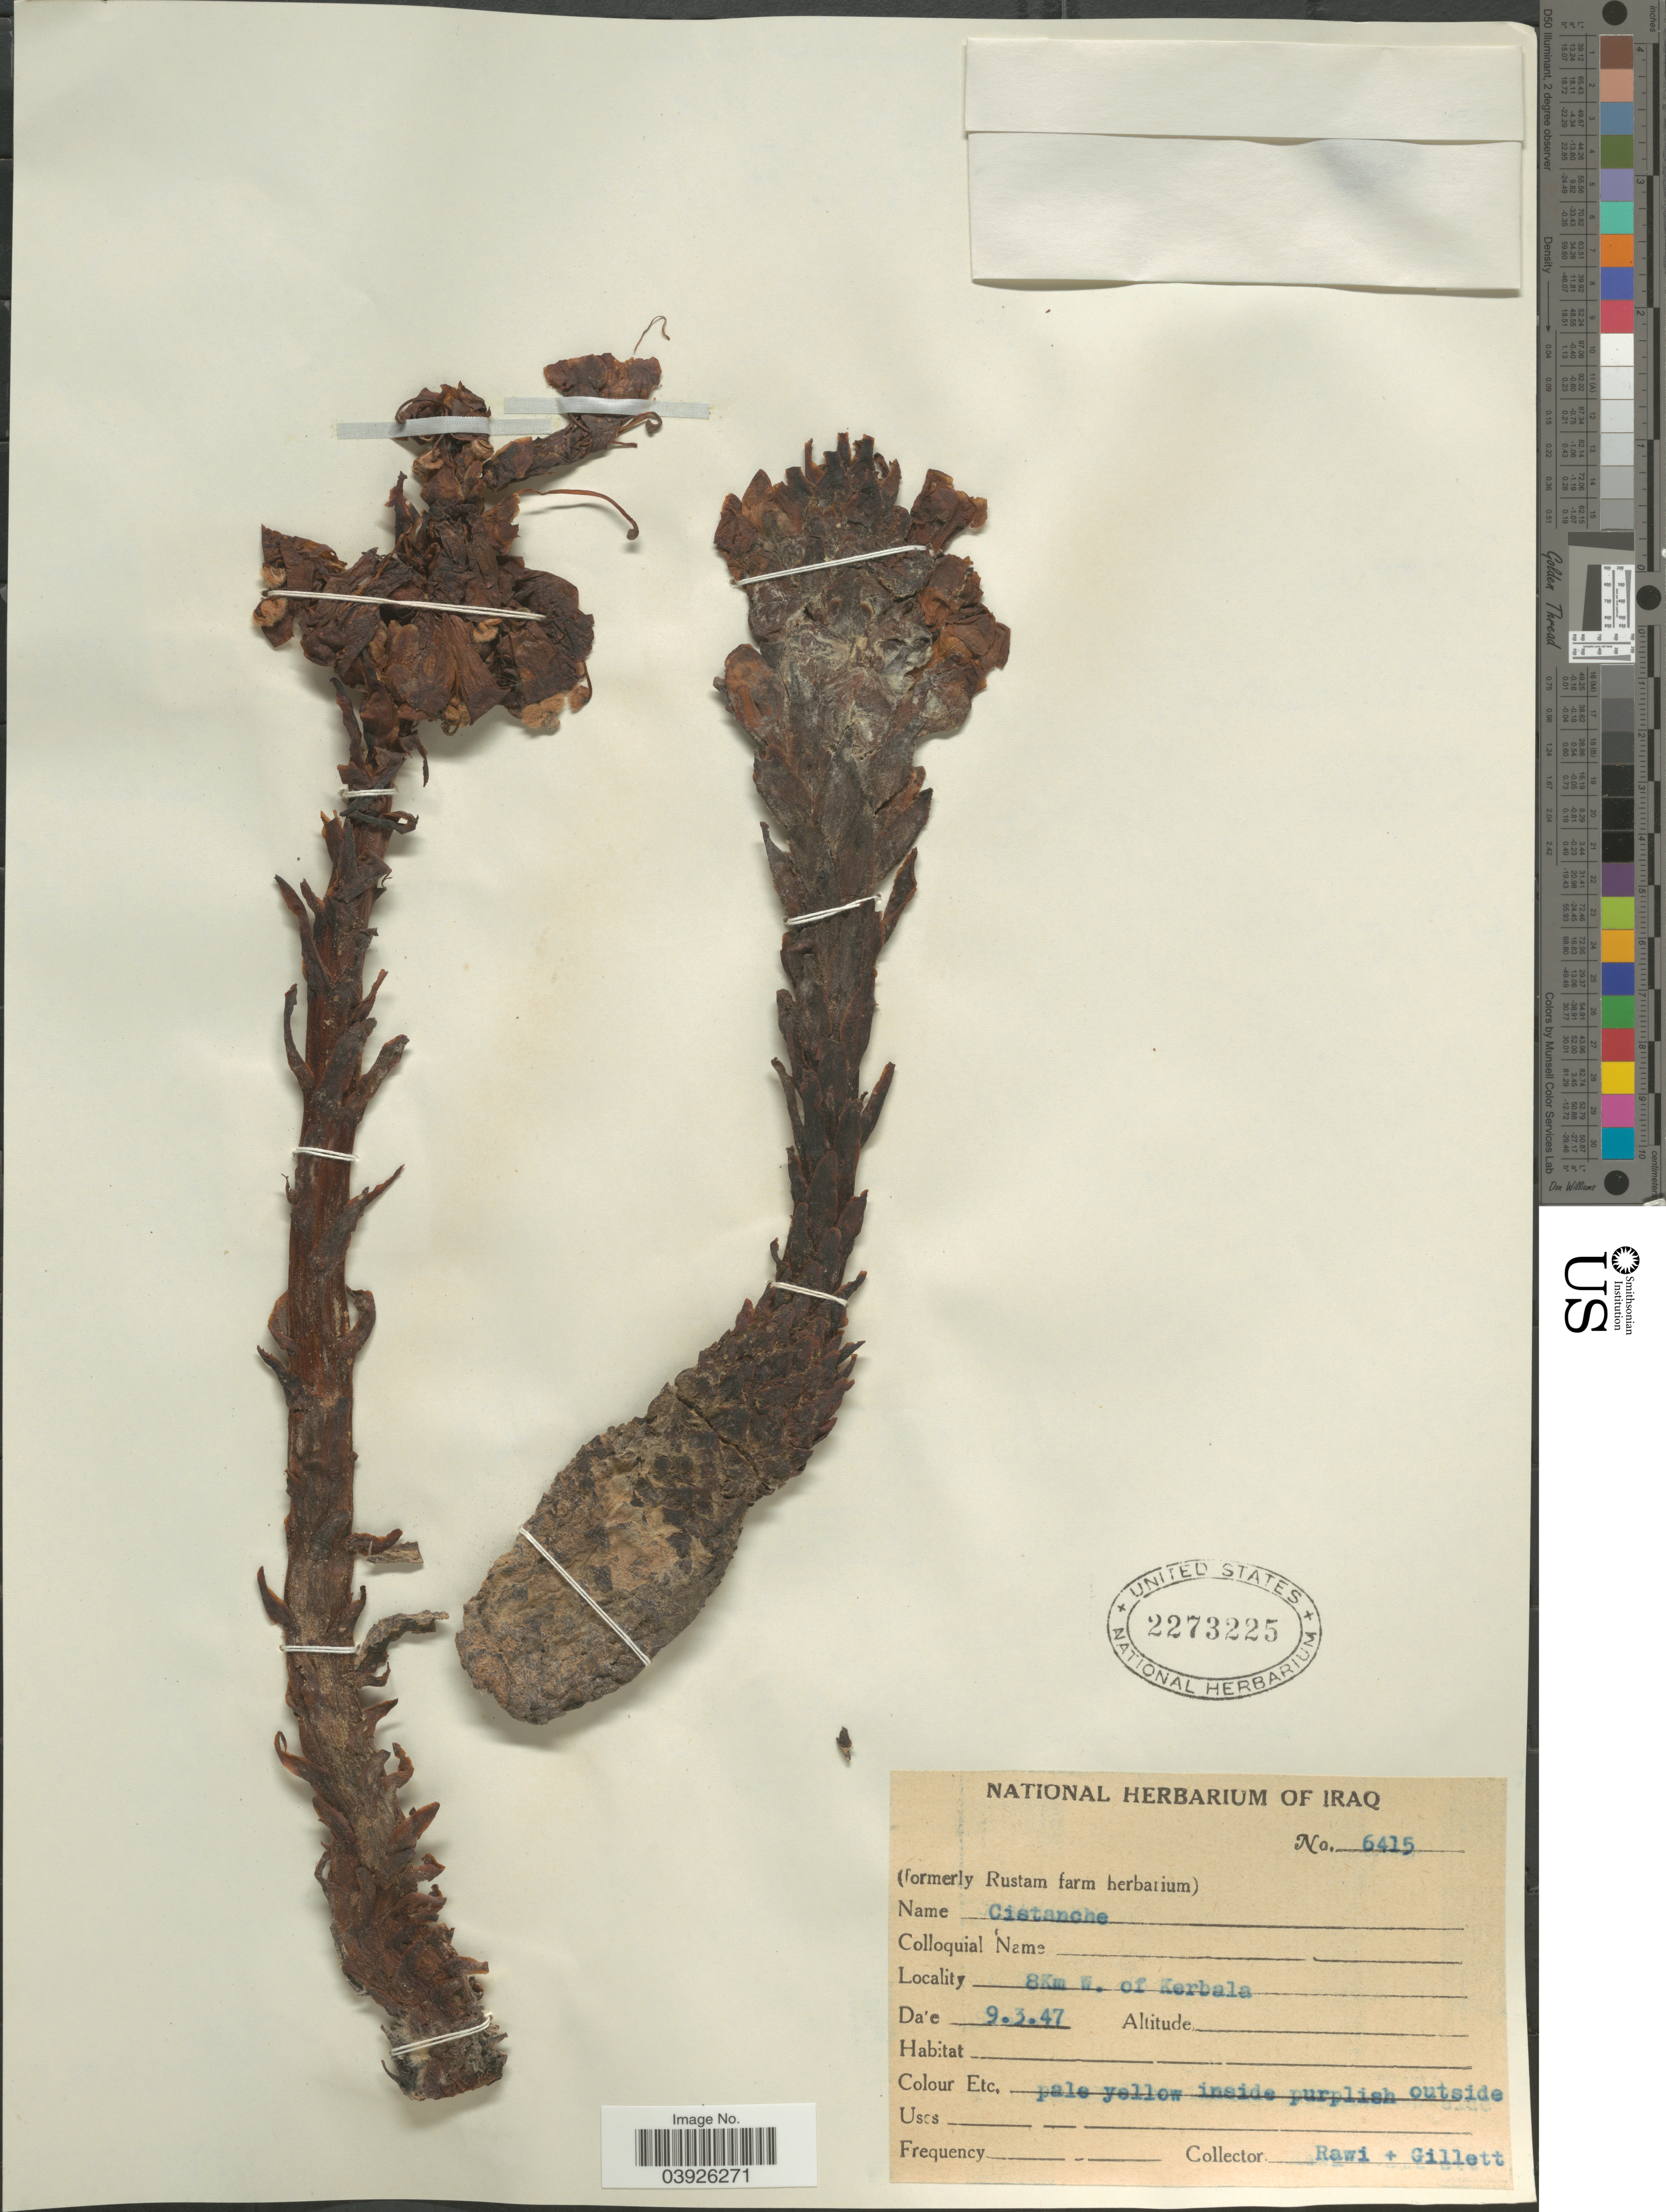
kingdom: Plantae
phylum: Tracheophyta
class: Magnoliopsida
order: Lamiales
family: Orobanchaceae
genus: Cistanche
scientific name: Cistanche sp.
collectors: -. Rawi & Gillett, --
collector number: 6415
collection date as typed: Transcribed d/m/y: 9/3/47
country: Iraq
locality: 8Km W. of Kerbala.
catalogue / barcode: US 2273225